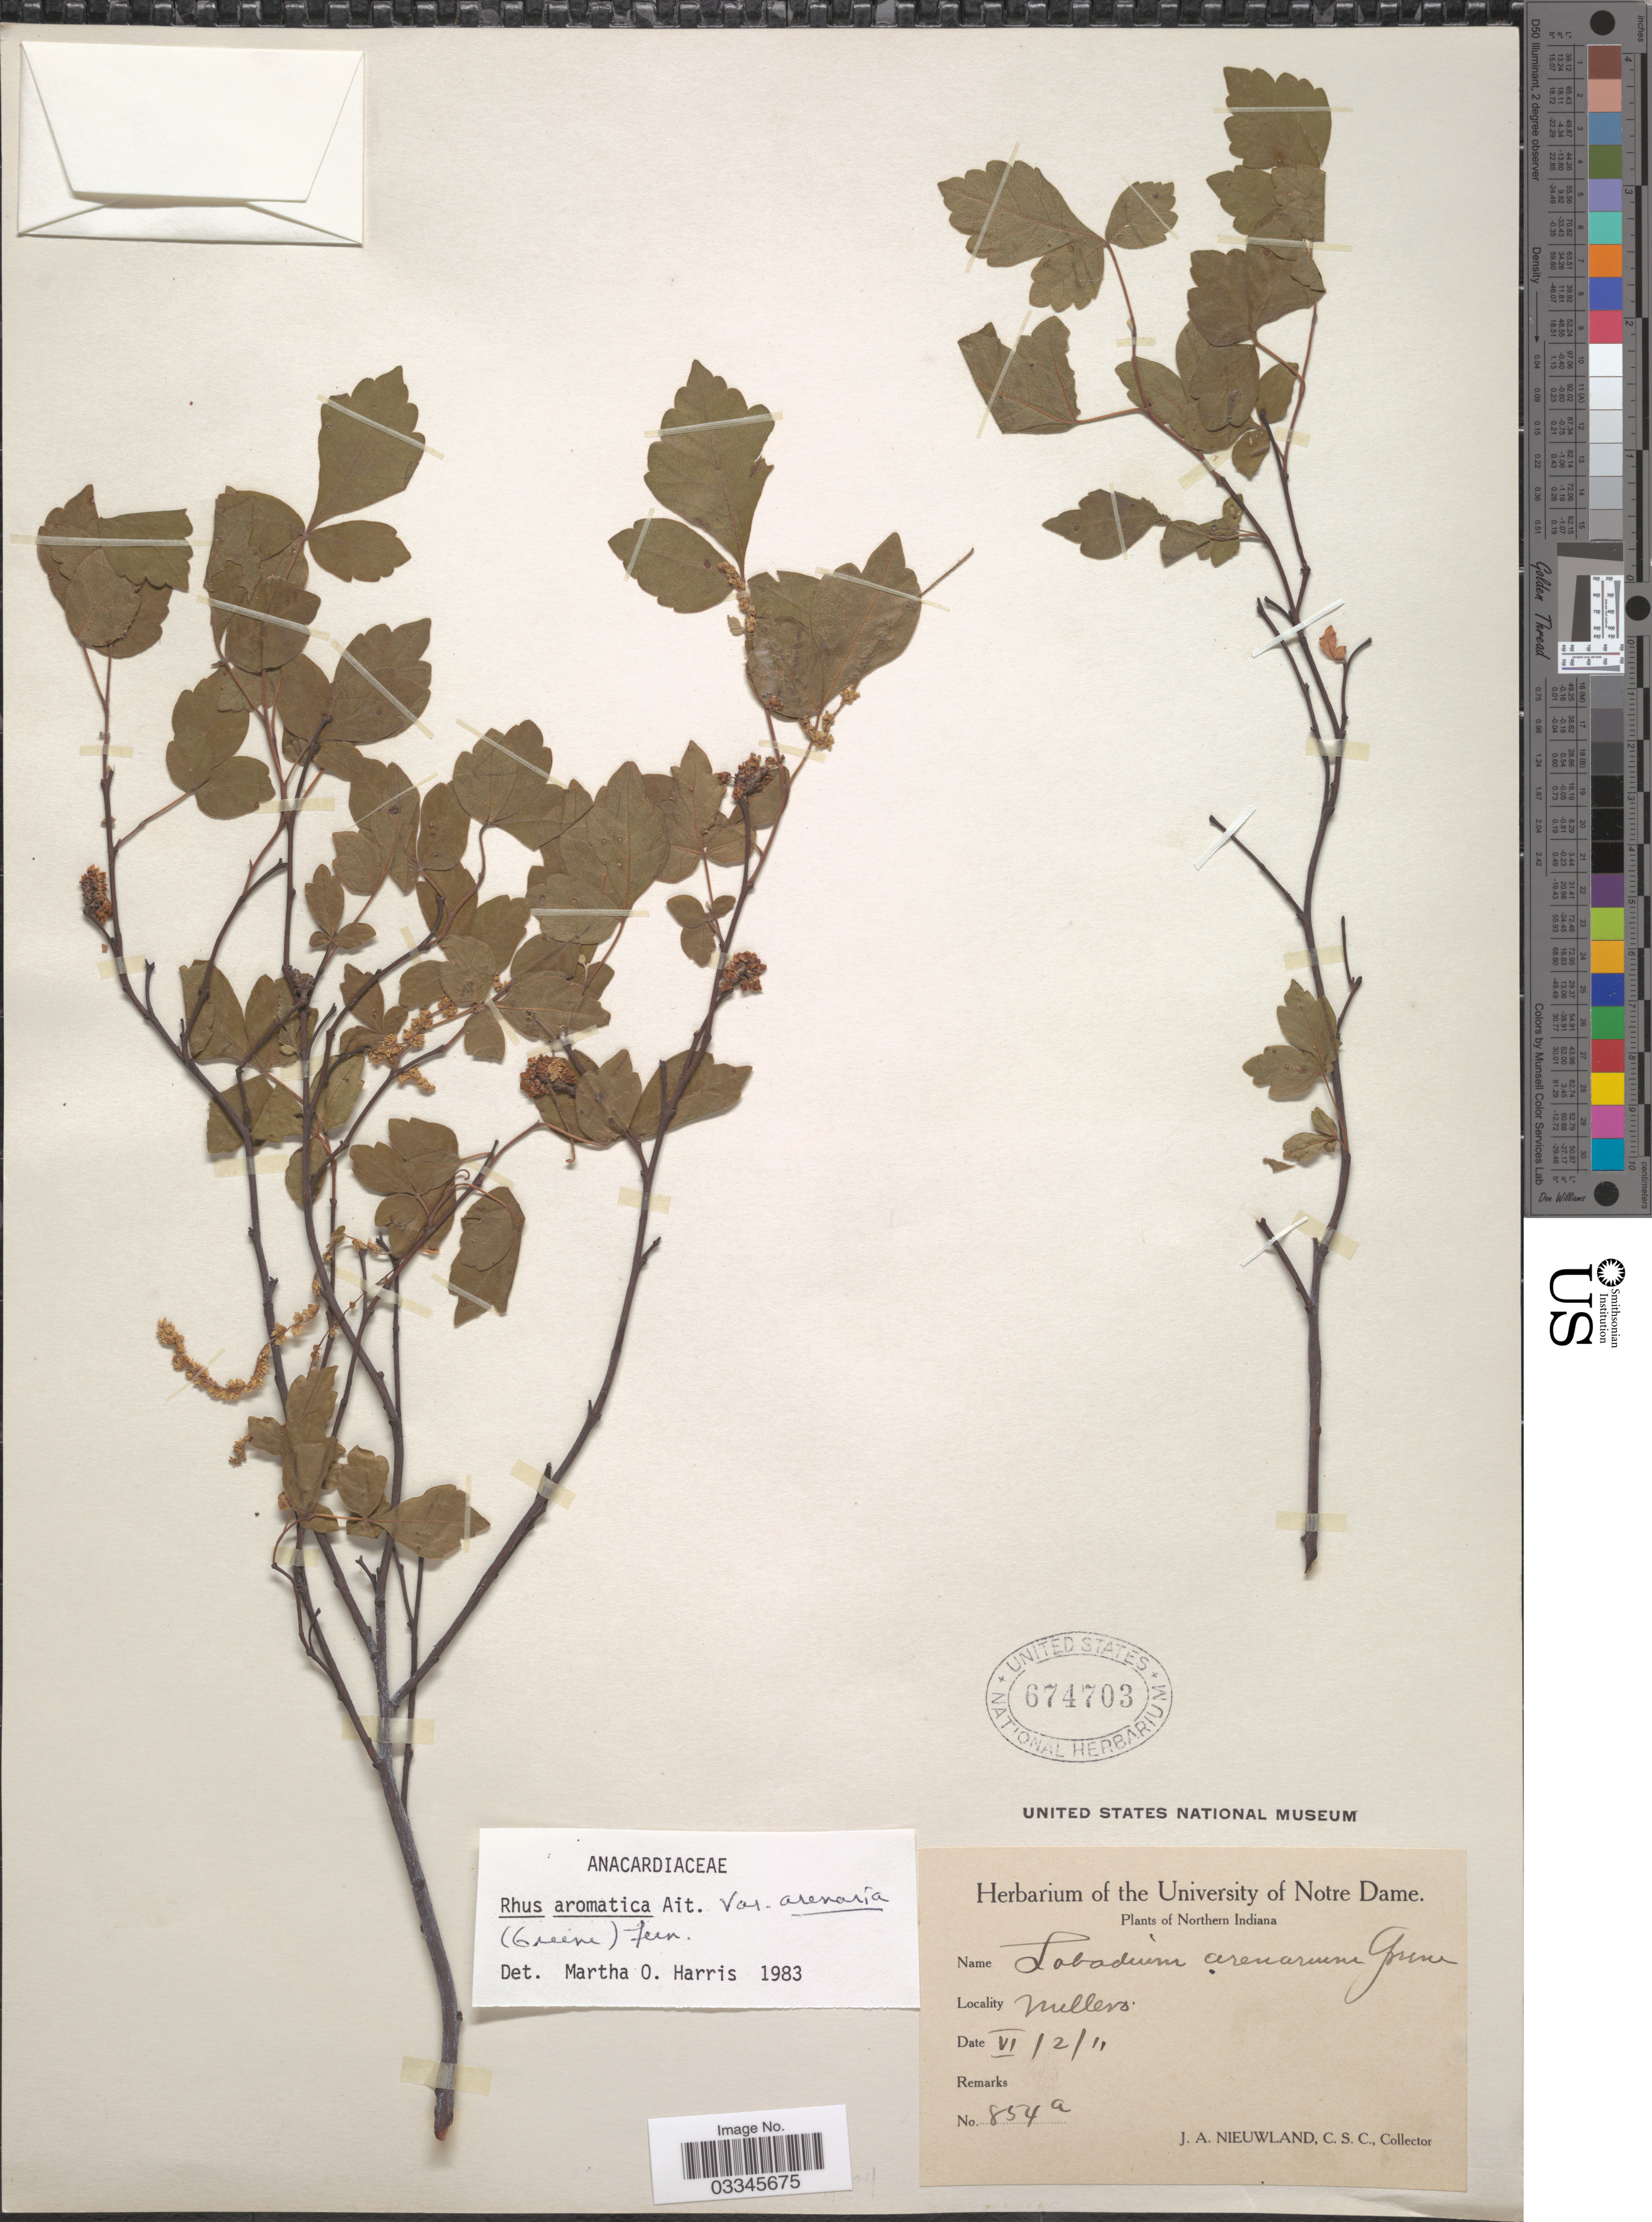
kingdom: Plantae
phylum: Tracheophyta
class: Magnoliopsida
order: Sapindales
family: Anacardiaceae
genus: Rhus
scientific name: Rhus aromatica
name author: Aiton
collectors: J. A. Nieuwland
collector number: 854a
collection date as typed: Transcribed d/m/y: 2/6/11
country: United States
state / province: Indiana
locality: Northern Indiana. Mullers.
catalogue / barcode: US 674703